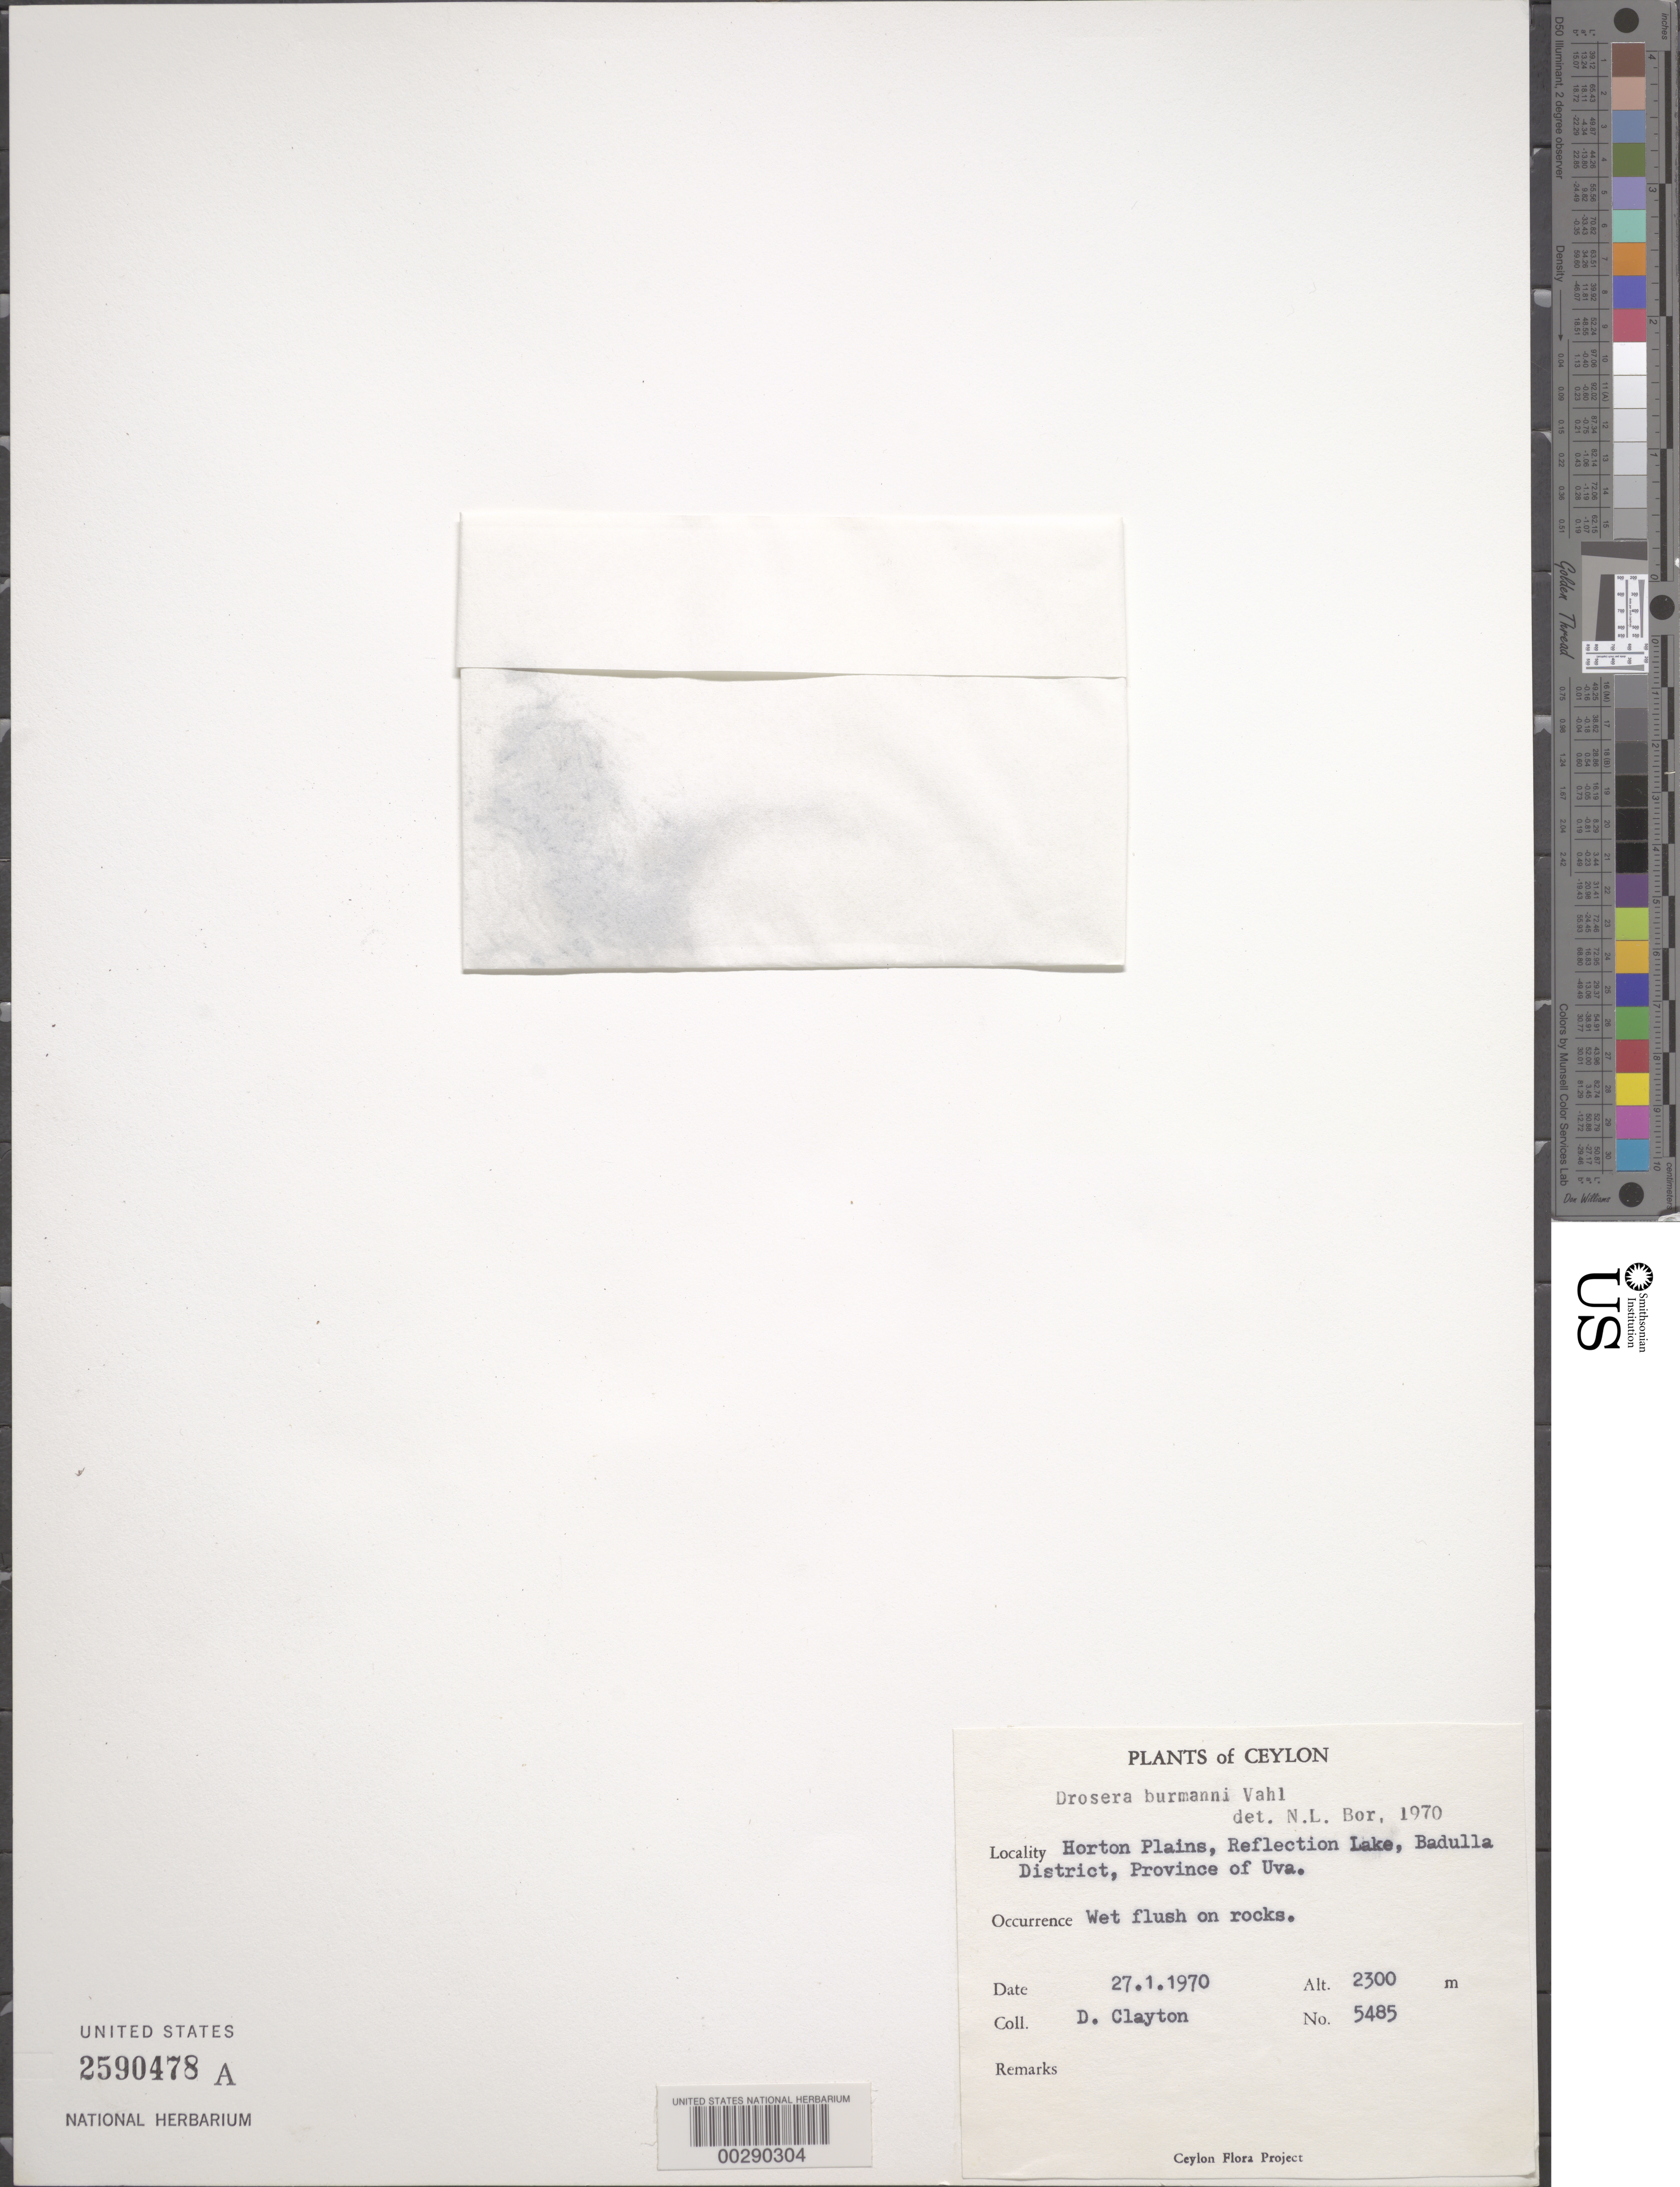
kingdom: Plantae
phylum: Tracheophyta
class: Magnoliopsida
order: Caryophyllales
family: Droseraceae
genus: Drosera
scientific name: Drosera burmannii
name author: Vahl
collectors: D. Clayton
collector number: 5485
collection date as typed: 27 Jan 1970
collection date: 1970-01-27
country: Sri Lanka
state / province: Uva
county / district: Badulla Dist.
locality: Horton plains, reflection lake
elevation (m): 2300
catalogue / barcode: US 2590478A